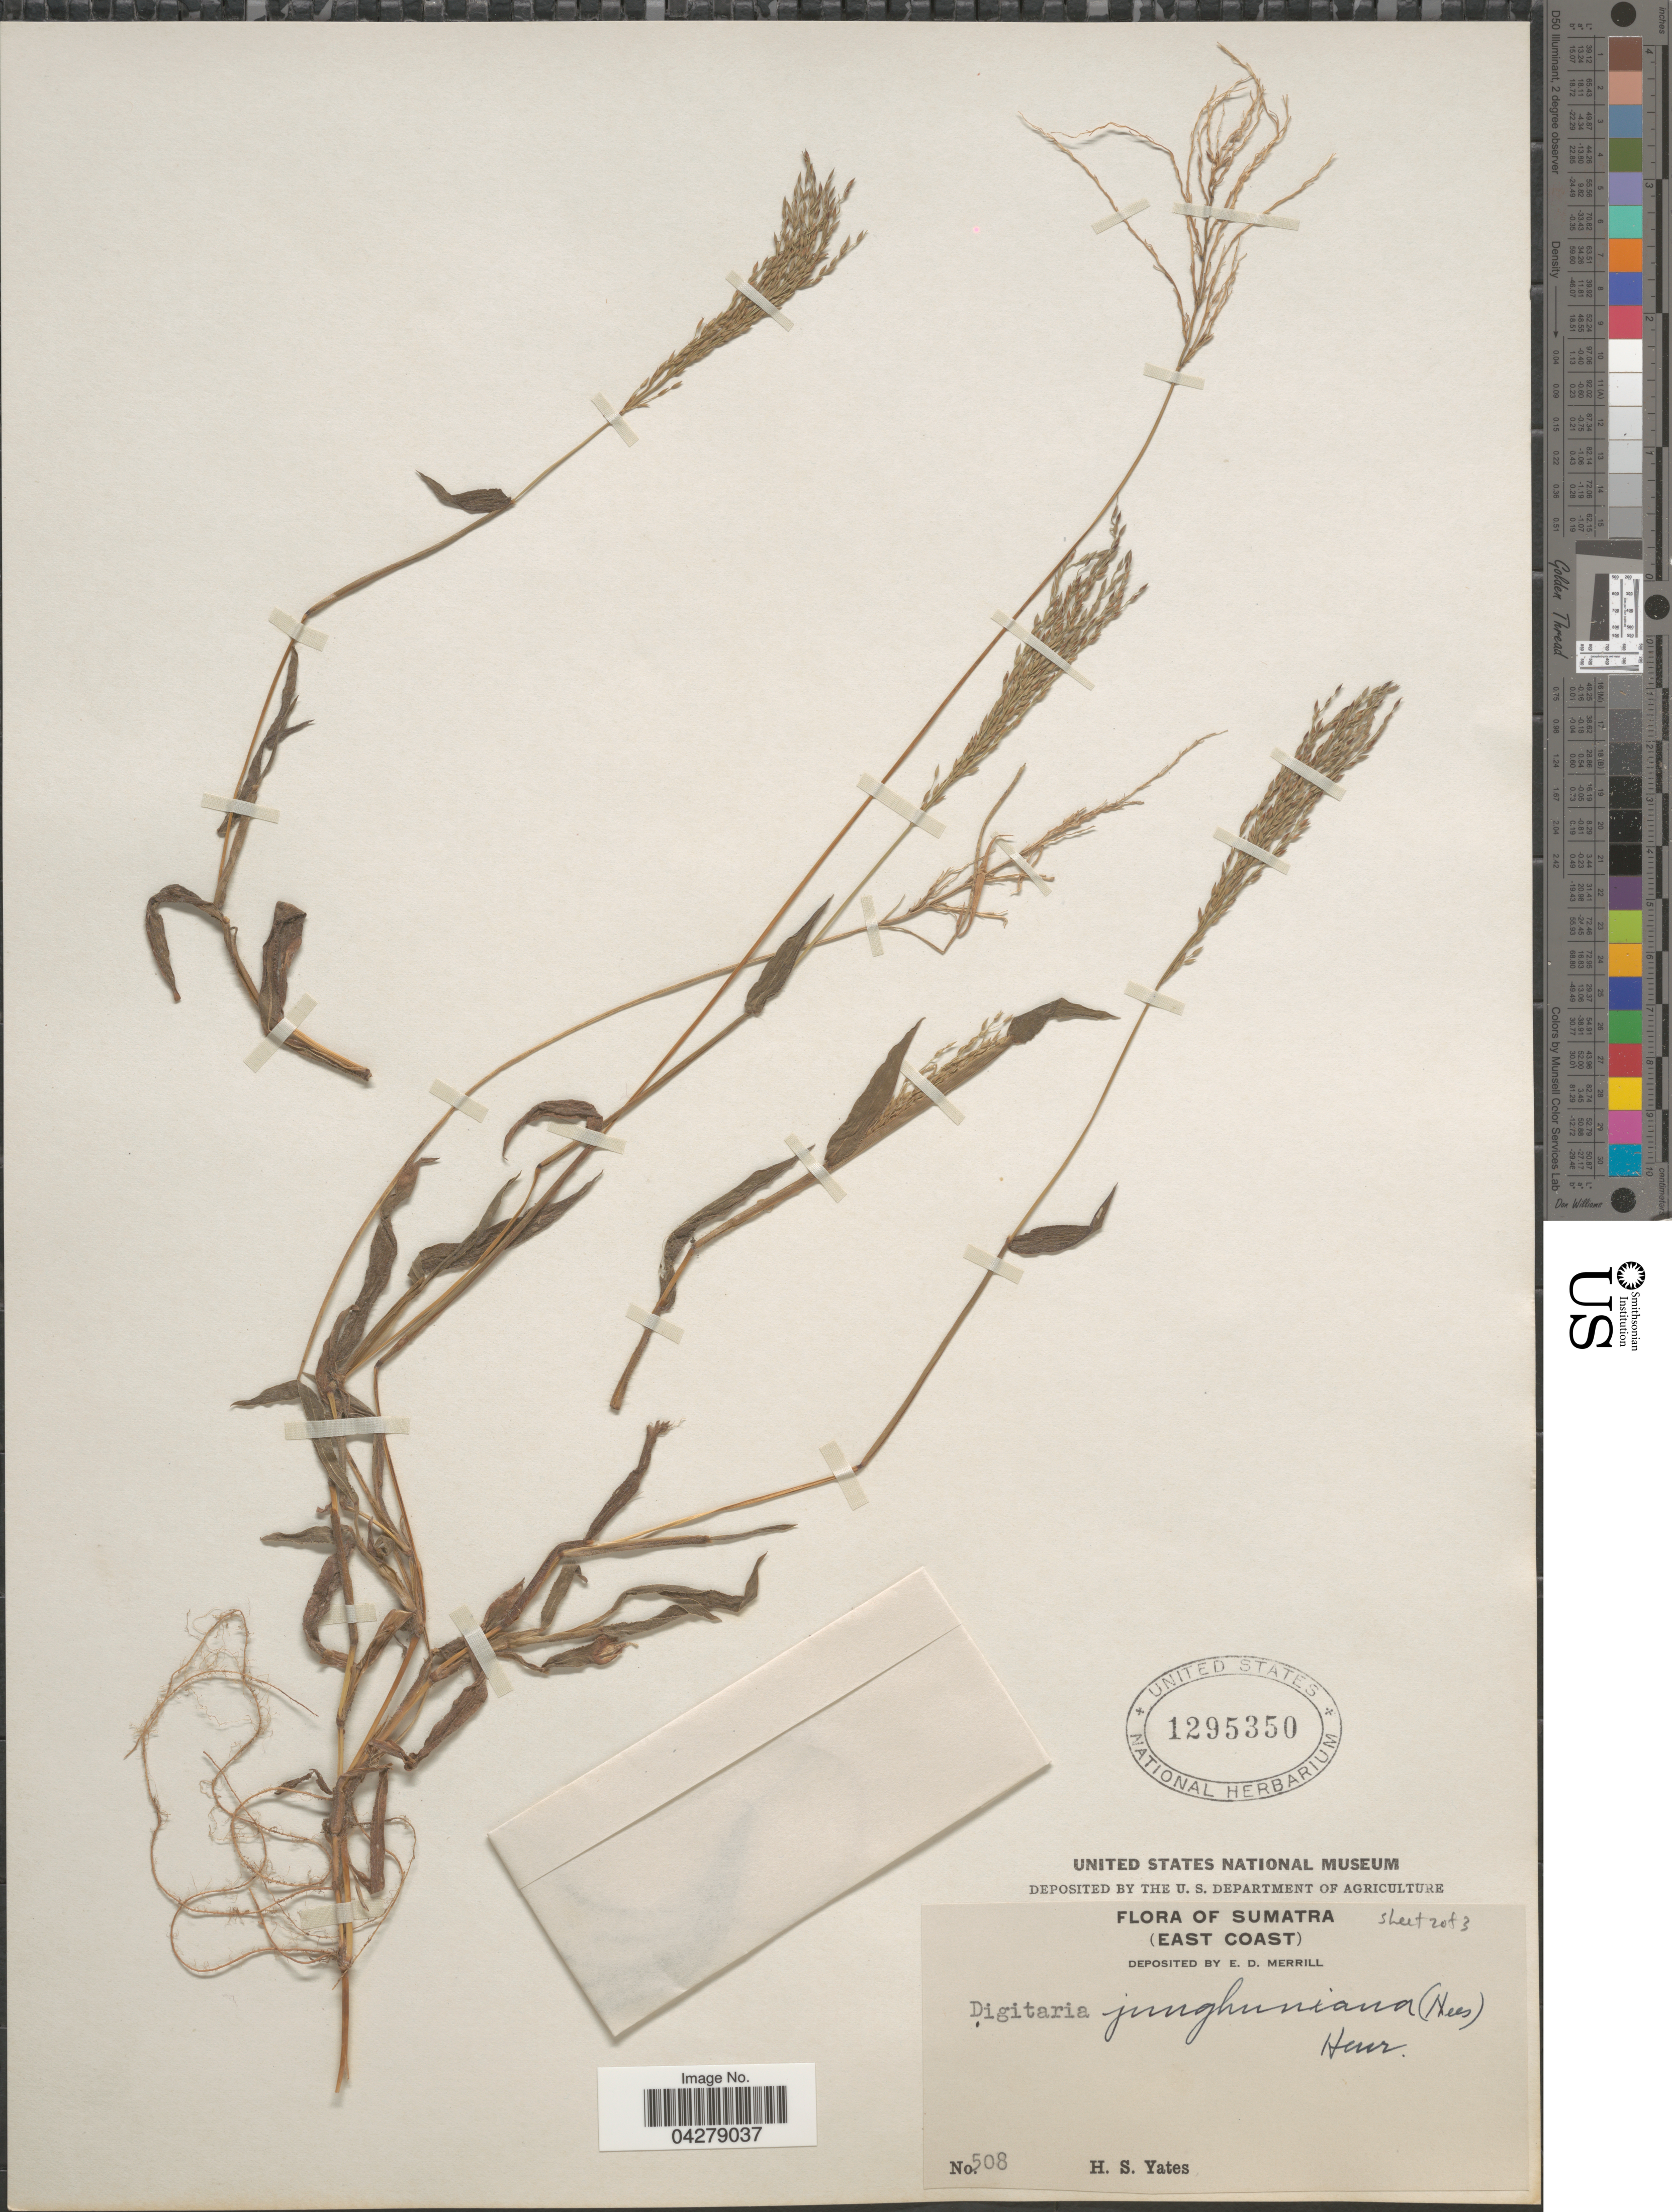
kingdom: Plantae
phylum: Tracheophyta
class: Liliopsida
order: Poales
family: Poaceae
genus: Digitaria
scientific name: Digitaria junghuhniana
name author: (Nees ex Steud.) Henr.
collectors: H. S. Yates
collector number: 508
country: Indonesia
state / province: Sumatra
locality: (East Coast).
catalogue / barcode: US 1295350